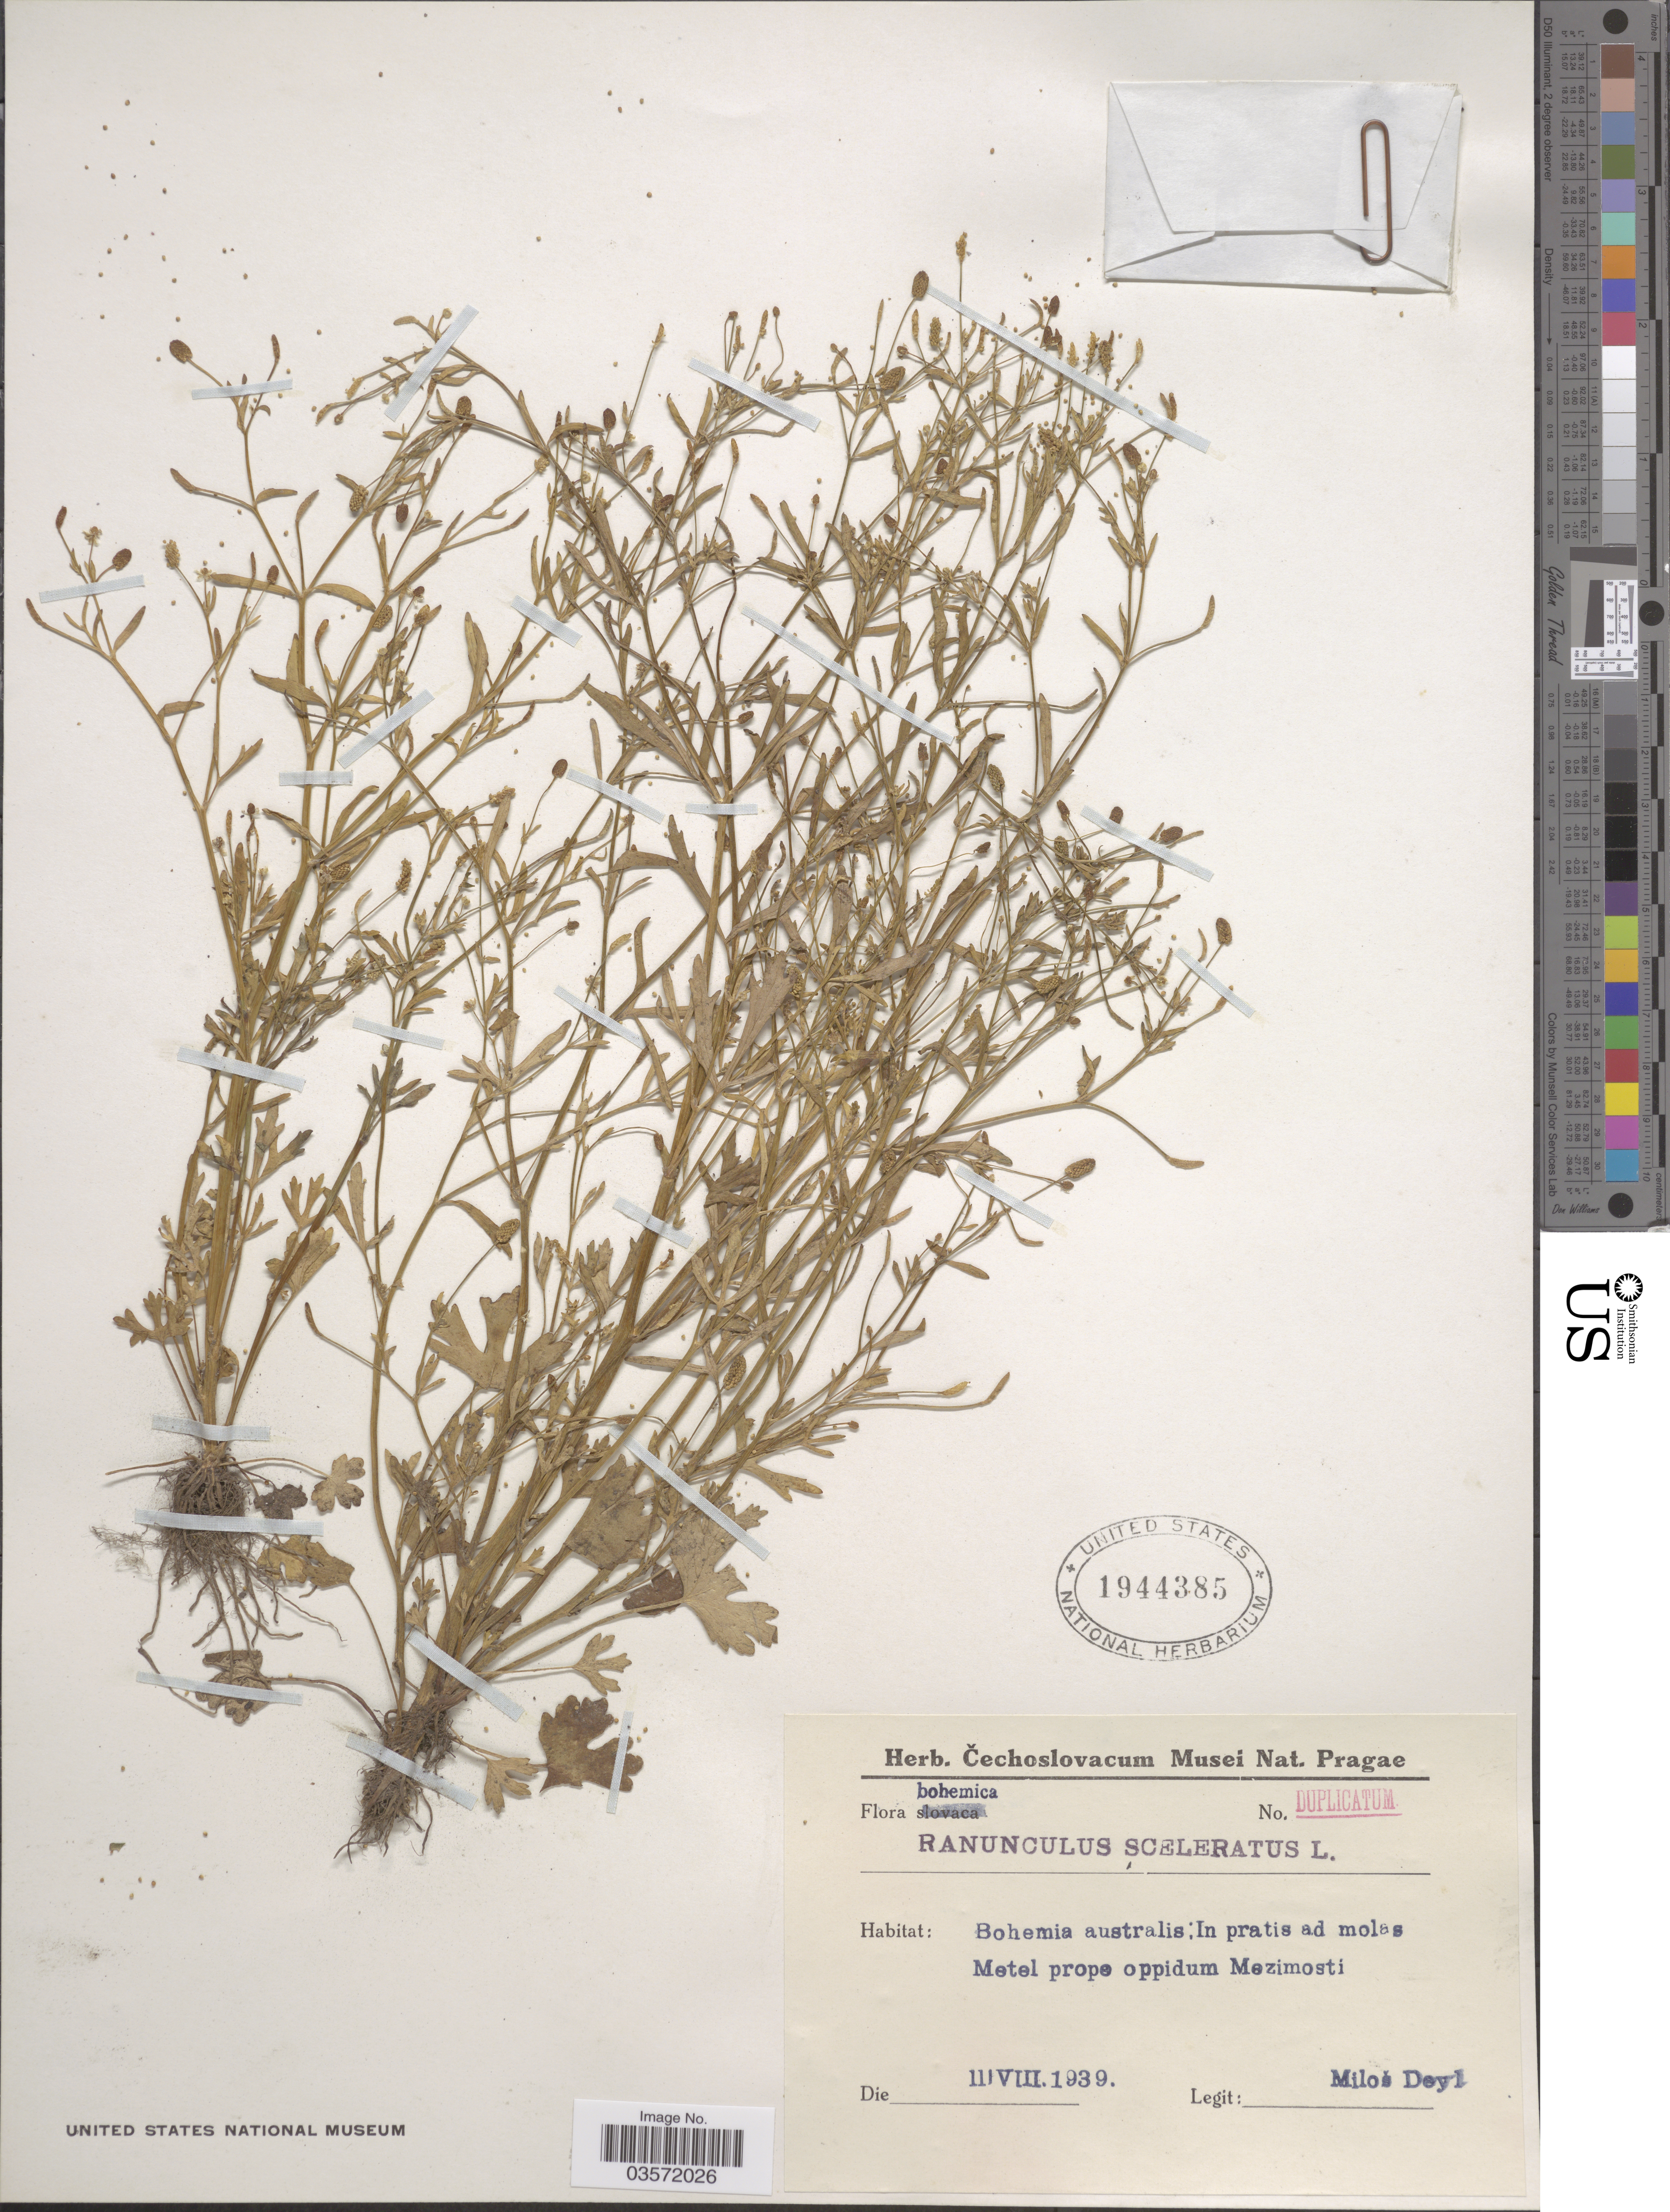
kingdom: Plantae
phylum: Tracheophyta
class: Magnoliopsida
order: Ranunculales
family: Ranunculaceae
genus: Ranunculus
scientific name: Ranunculus sceleratus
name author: L.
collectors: M. Deyl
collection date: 1939-03/1939-08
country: Czechia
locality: Bohemica. Bohemia australis: In pratis ad molas Metel prope oppidum Mezimosti.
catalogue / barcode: US 1944385